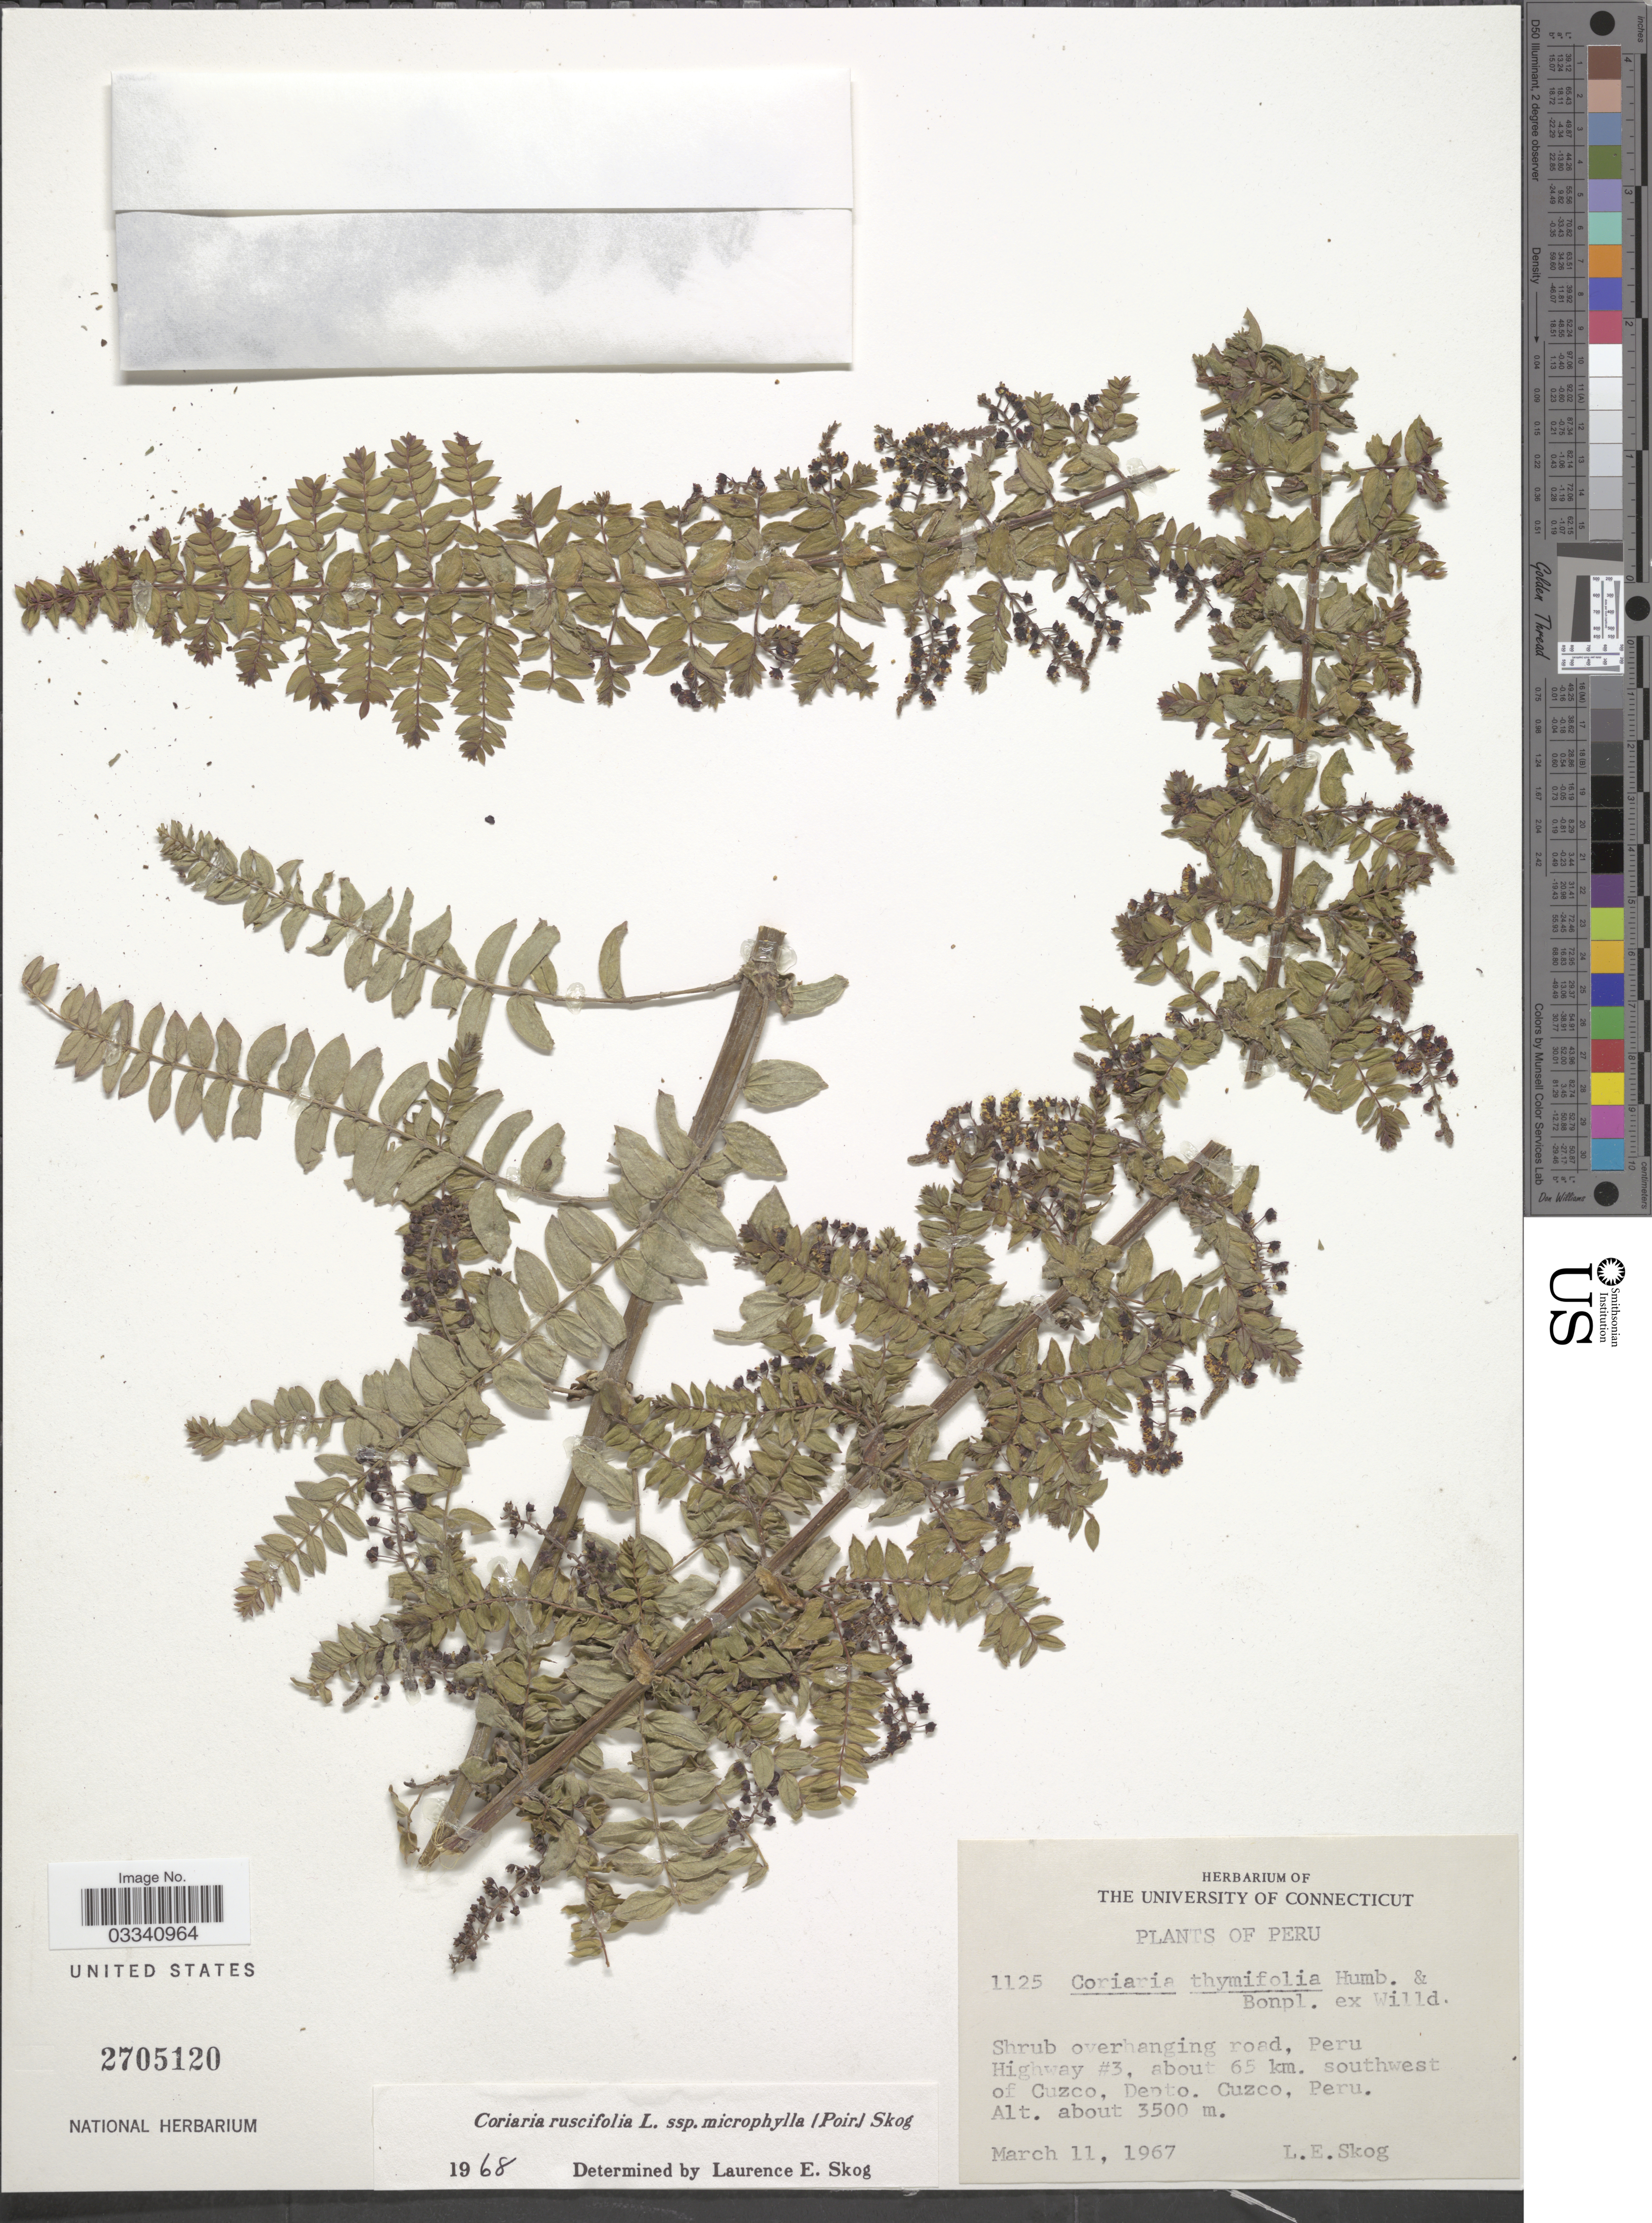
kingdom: Plantae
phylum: Tracheophyta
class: Magnoliopsida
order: Cucurbitales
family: Coriariaceae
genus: Coriaria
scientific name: Coriaria ruscifolia subsp. microphylla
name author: (Poir.) L.E. Skog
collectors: L. E. Skog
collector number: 1125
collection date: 1967-03-11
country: Peru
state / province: Cusco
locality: Highway #3, about 65 km. southwest of Cuzco, Depto. Cuzco.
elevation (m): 3500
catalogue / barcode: US 2705120